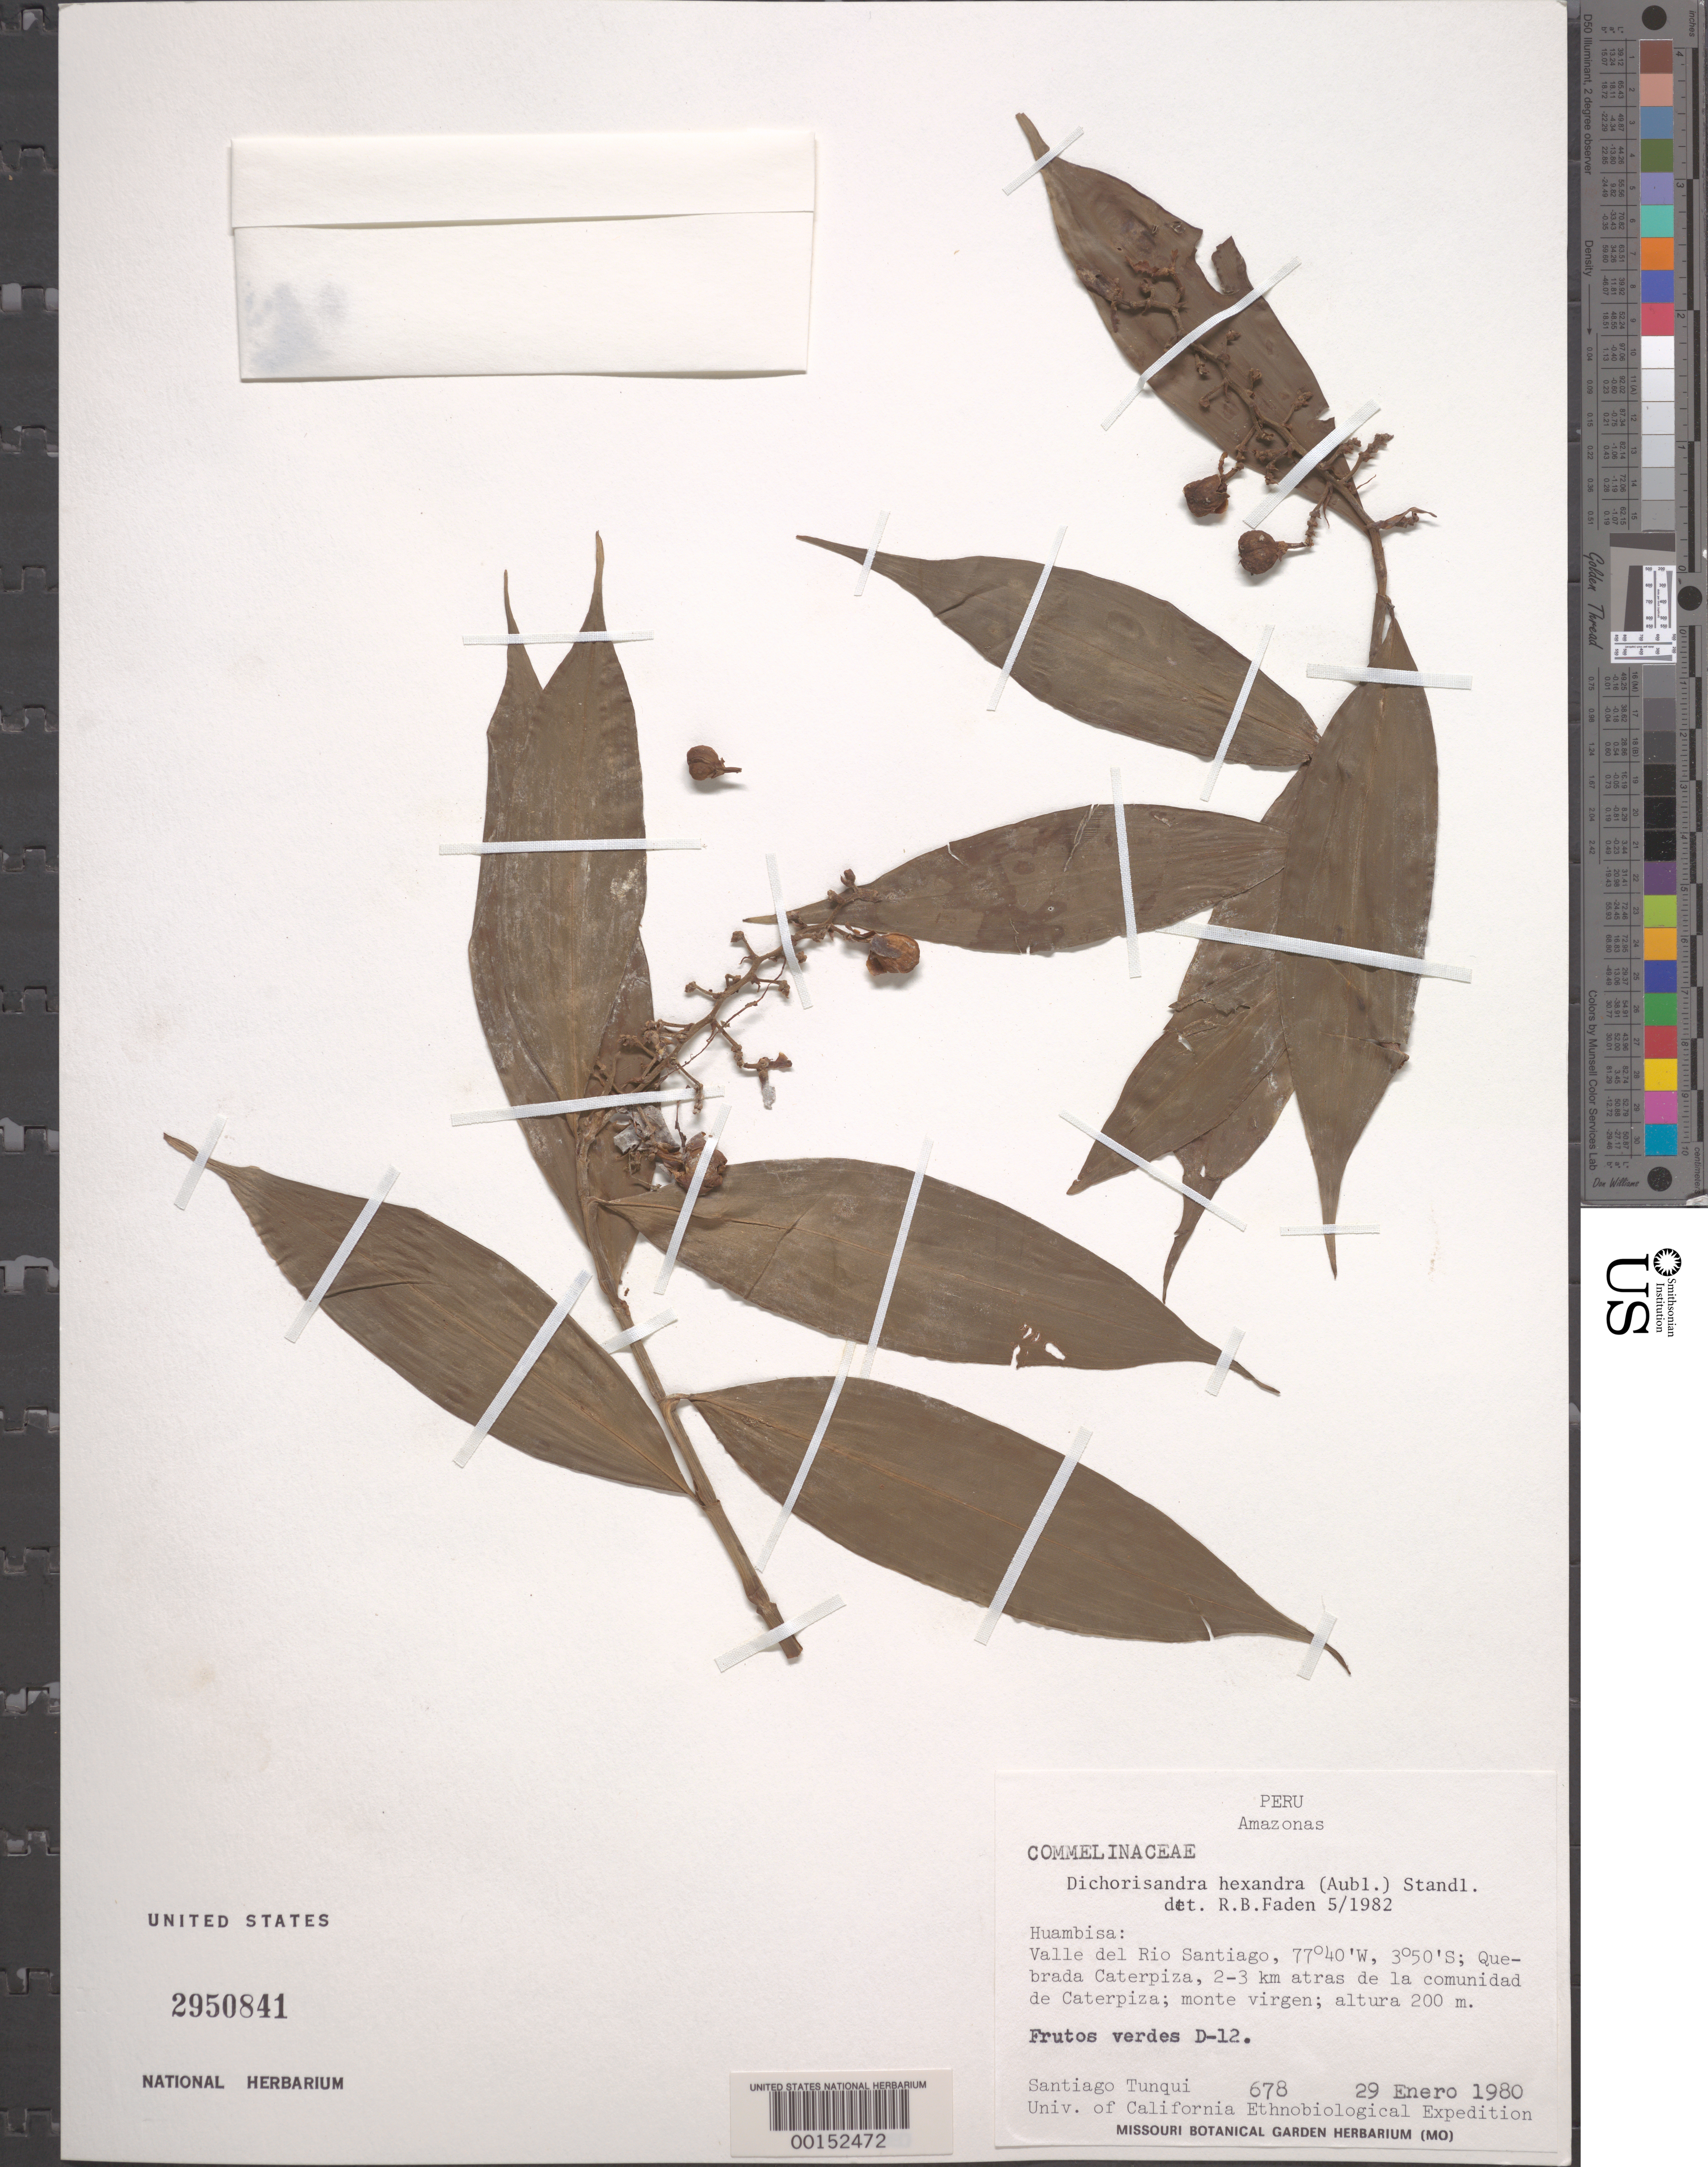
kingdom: Plantae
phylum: Tracheophyta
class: Liliopsida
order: Commelinales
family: Commelinaceae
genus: Dichorisandra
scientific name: Dichorisandra hexandra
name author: (Aubl.) Standl.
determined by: Faden, Robert B., (US), Smithsonian Institution - National Museum of Natural History (UNITED STATES)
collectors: S. Tunqui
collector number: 678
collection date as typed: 29 Jan 1980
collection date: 1980-01-29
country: Peru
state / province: Amazonas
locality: Huambisa [District?], valle del Río Santiago, Quebrada Caerpiza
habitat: Virgin mountain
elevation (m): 200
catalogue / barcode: US 2950841